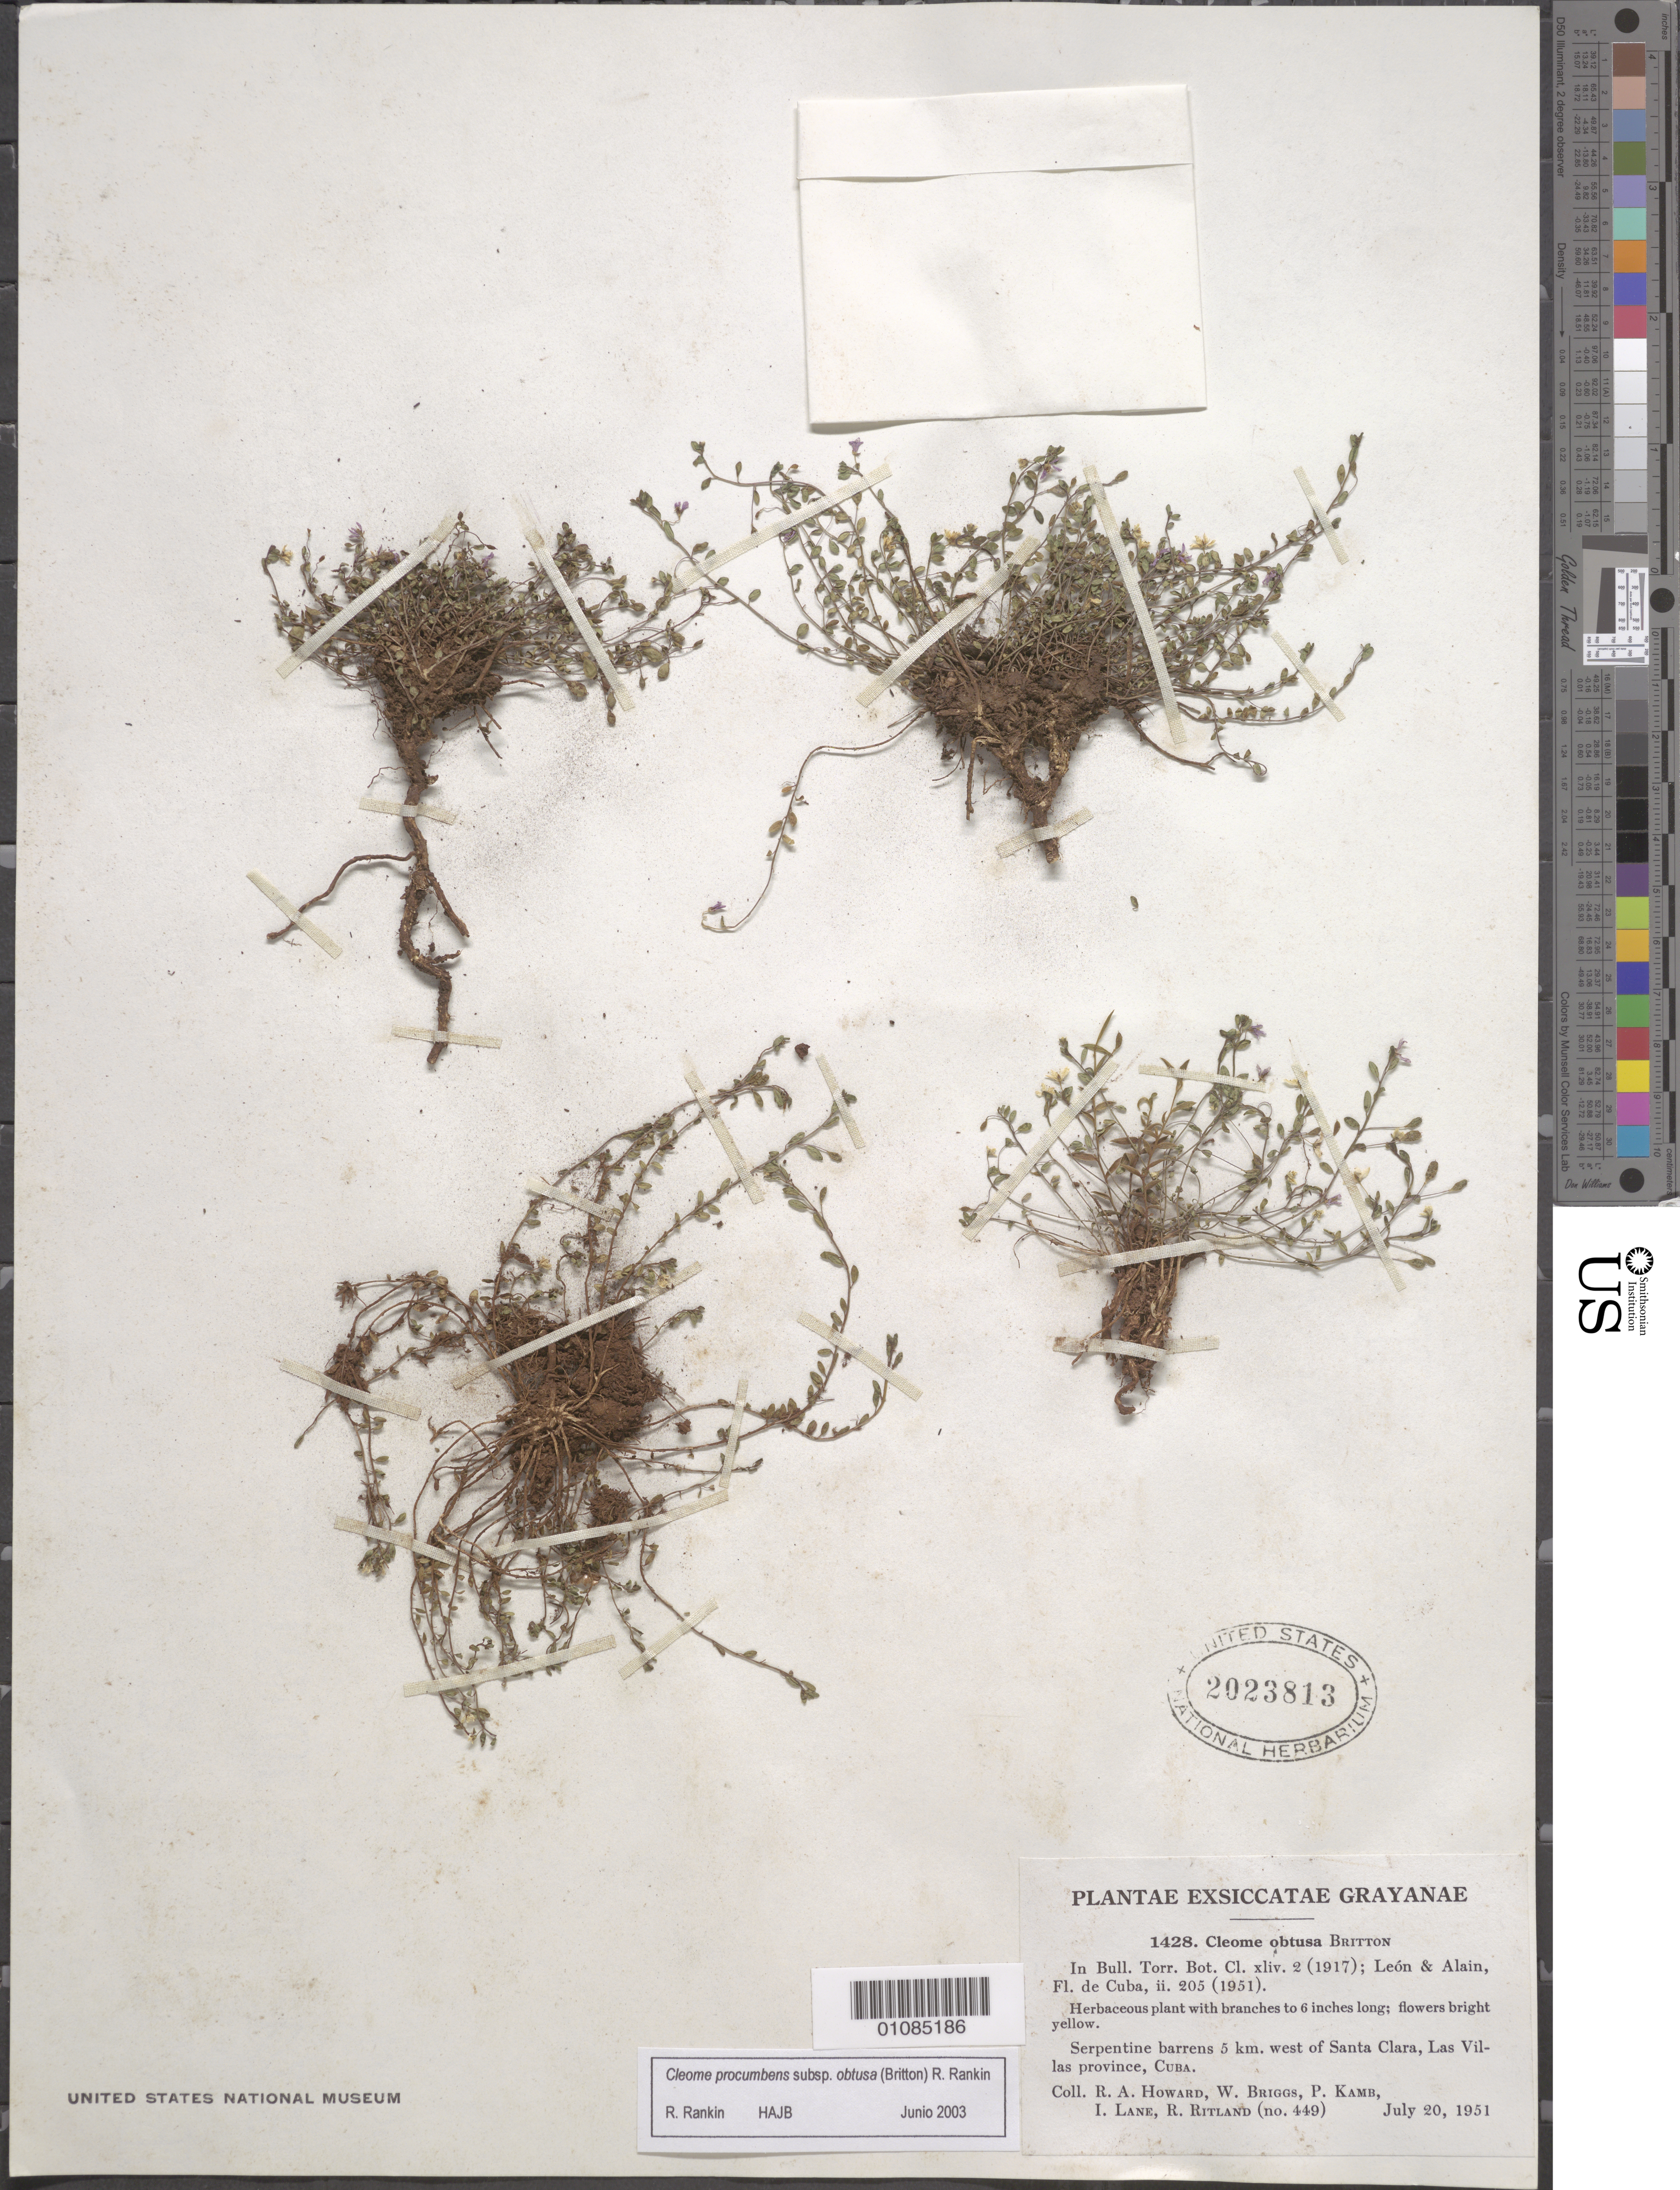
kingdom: Plantae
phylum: Tracheophyta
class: Magnoliopsida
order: Brassicales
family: Cleomaceae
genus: Physostemon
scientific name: Physostemon procumbens subsp. obtusa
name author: (Britton) Roalson & Soares Neto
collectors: R. A. Howard, W. Briggs, P. Kamb, I. Lane & R. Ritland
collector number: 449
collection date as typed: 20 Jul 1951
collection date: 1951-07-20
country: Cuba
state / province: Villa Clara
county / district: Santa Clara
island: Cuba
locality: Serpentine barrens 5 km W of Santa Clara, Las Villas Province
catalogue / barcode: US 2023813